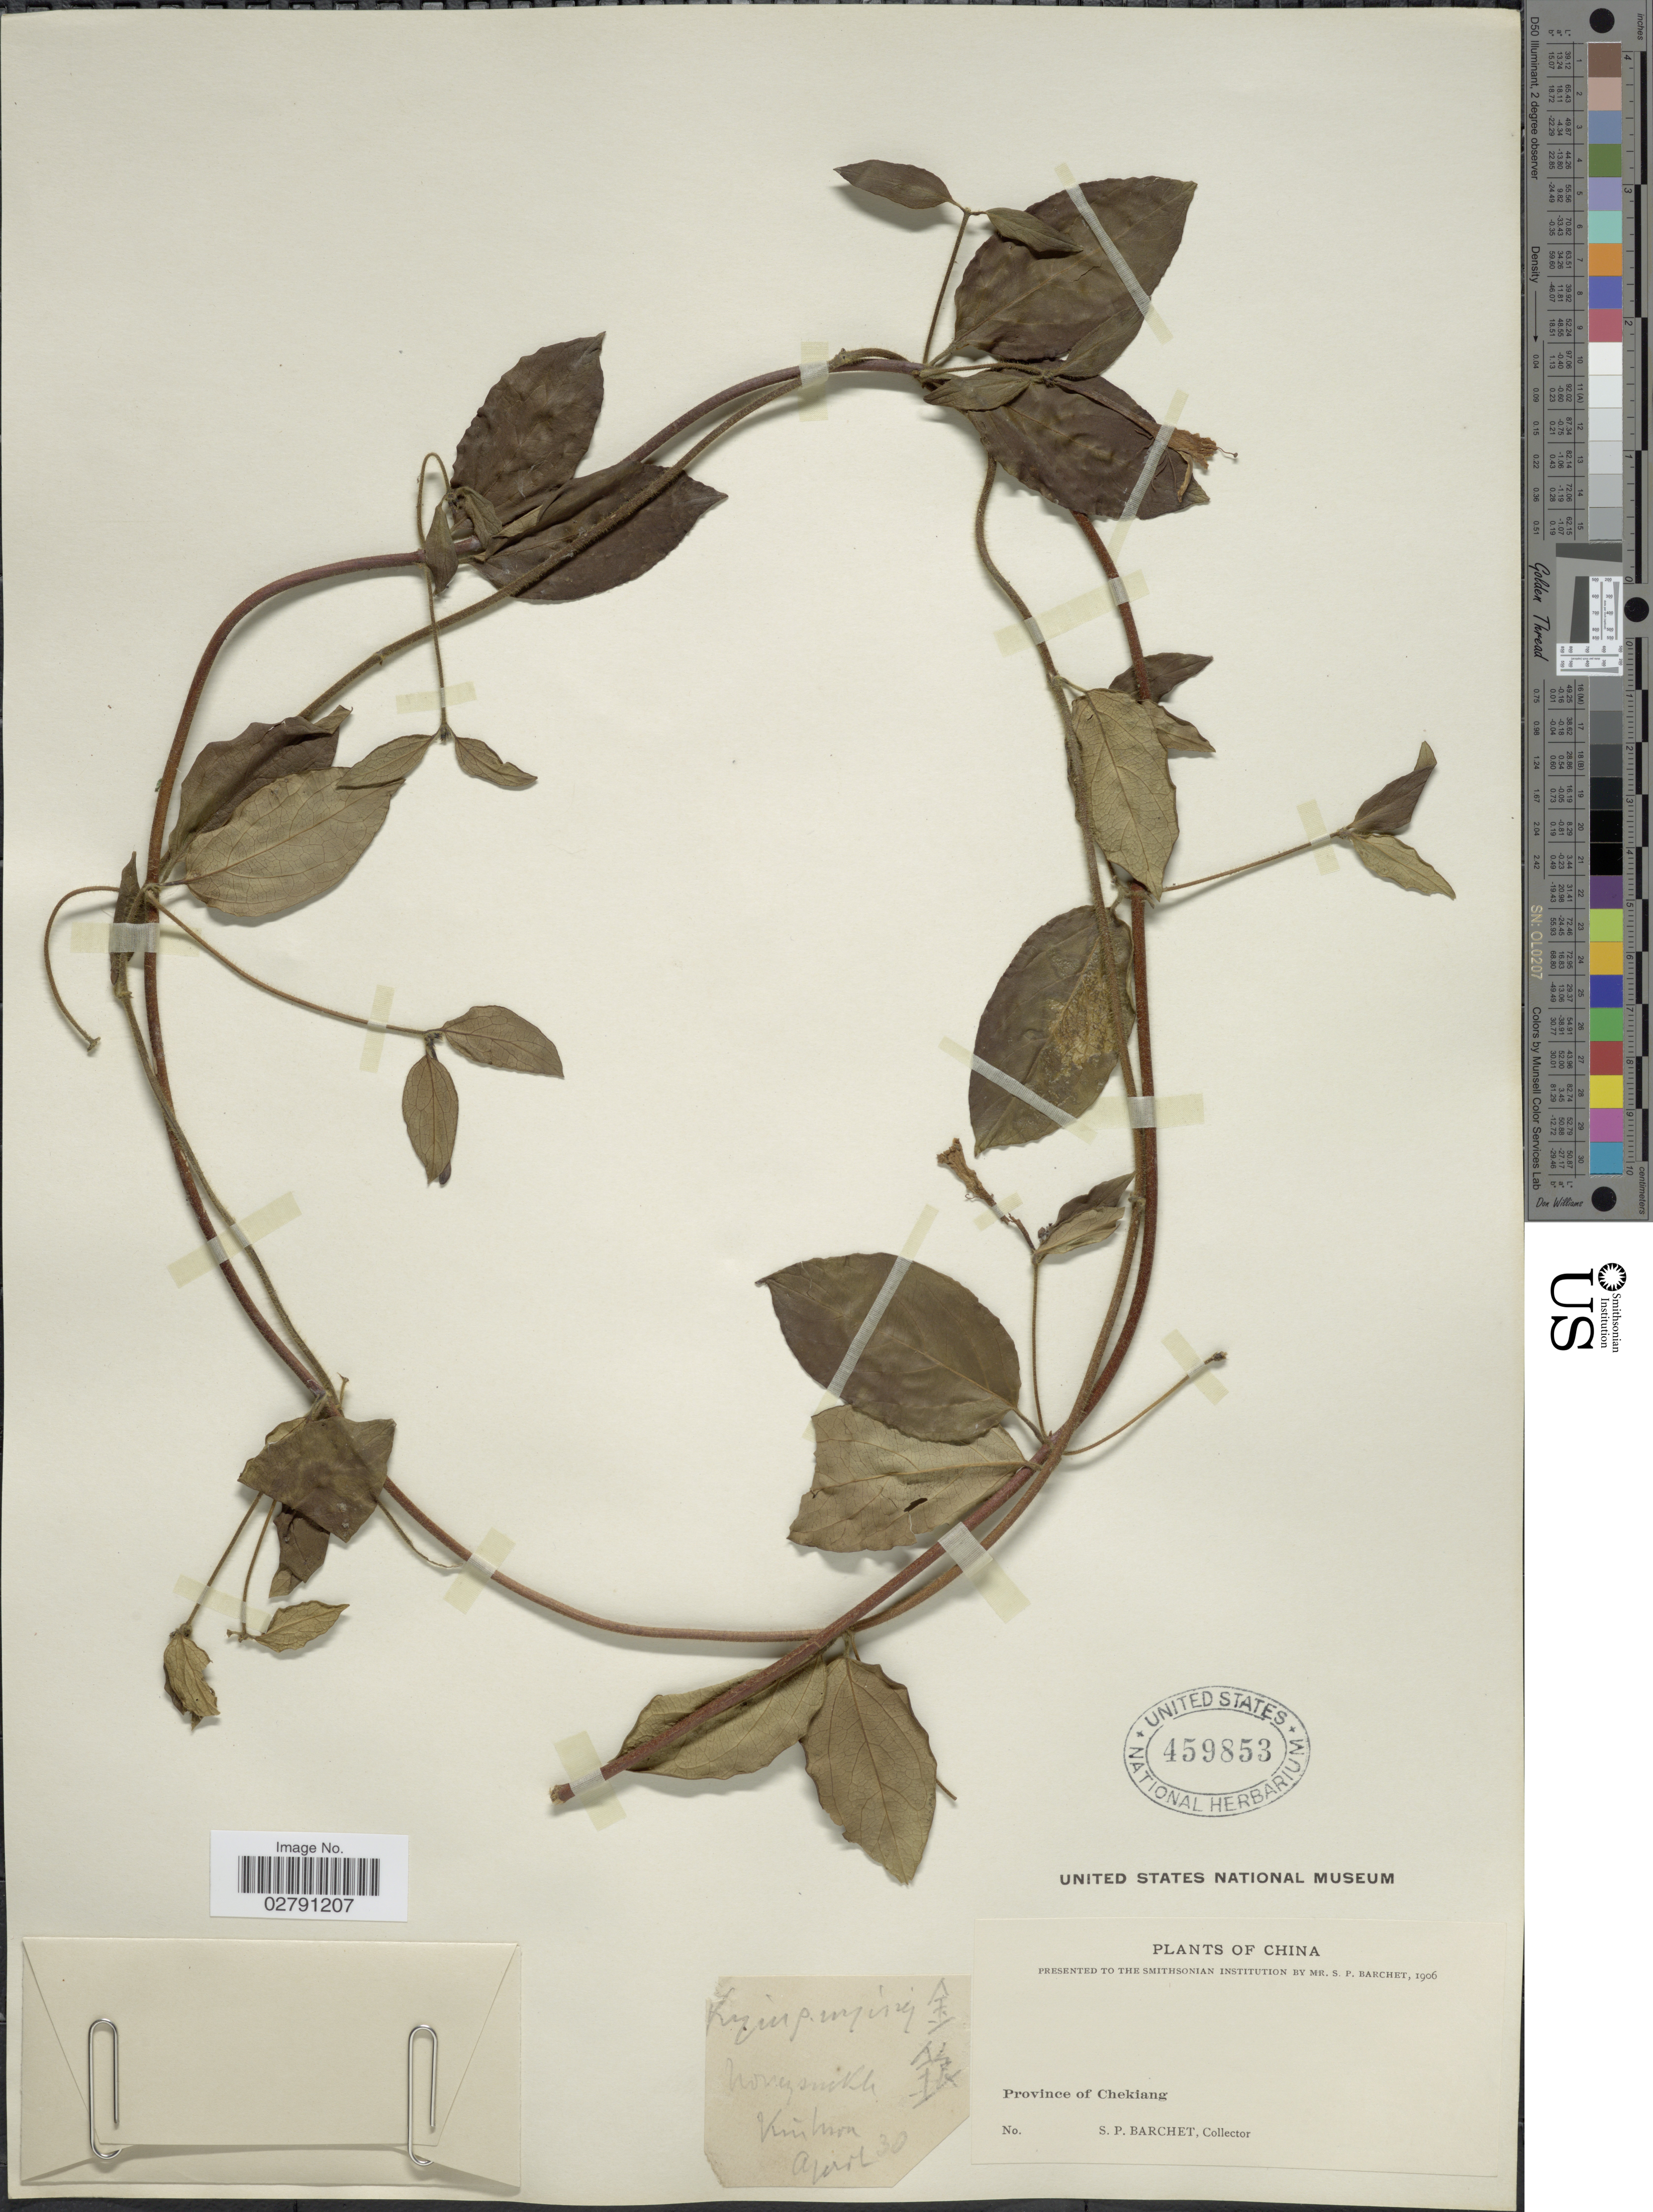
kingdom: Plantae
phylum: Tracheophyta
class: Magnoliopsida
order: Dipsacales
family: Caprifoliaceae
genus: Lonicera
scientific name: Lonicera sp.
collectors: S. P. Barchet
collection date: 1906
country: China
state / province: Zhejiang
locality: Province of Chekiang.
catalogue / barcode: US 459853